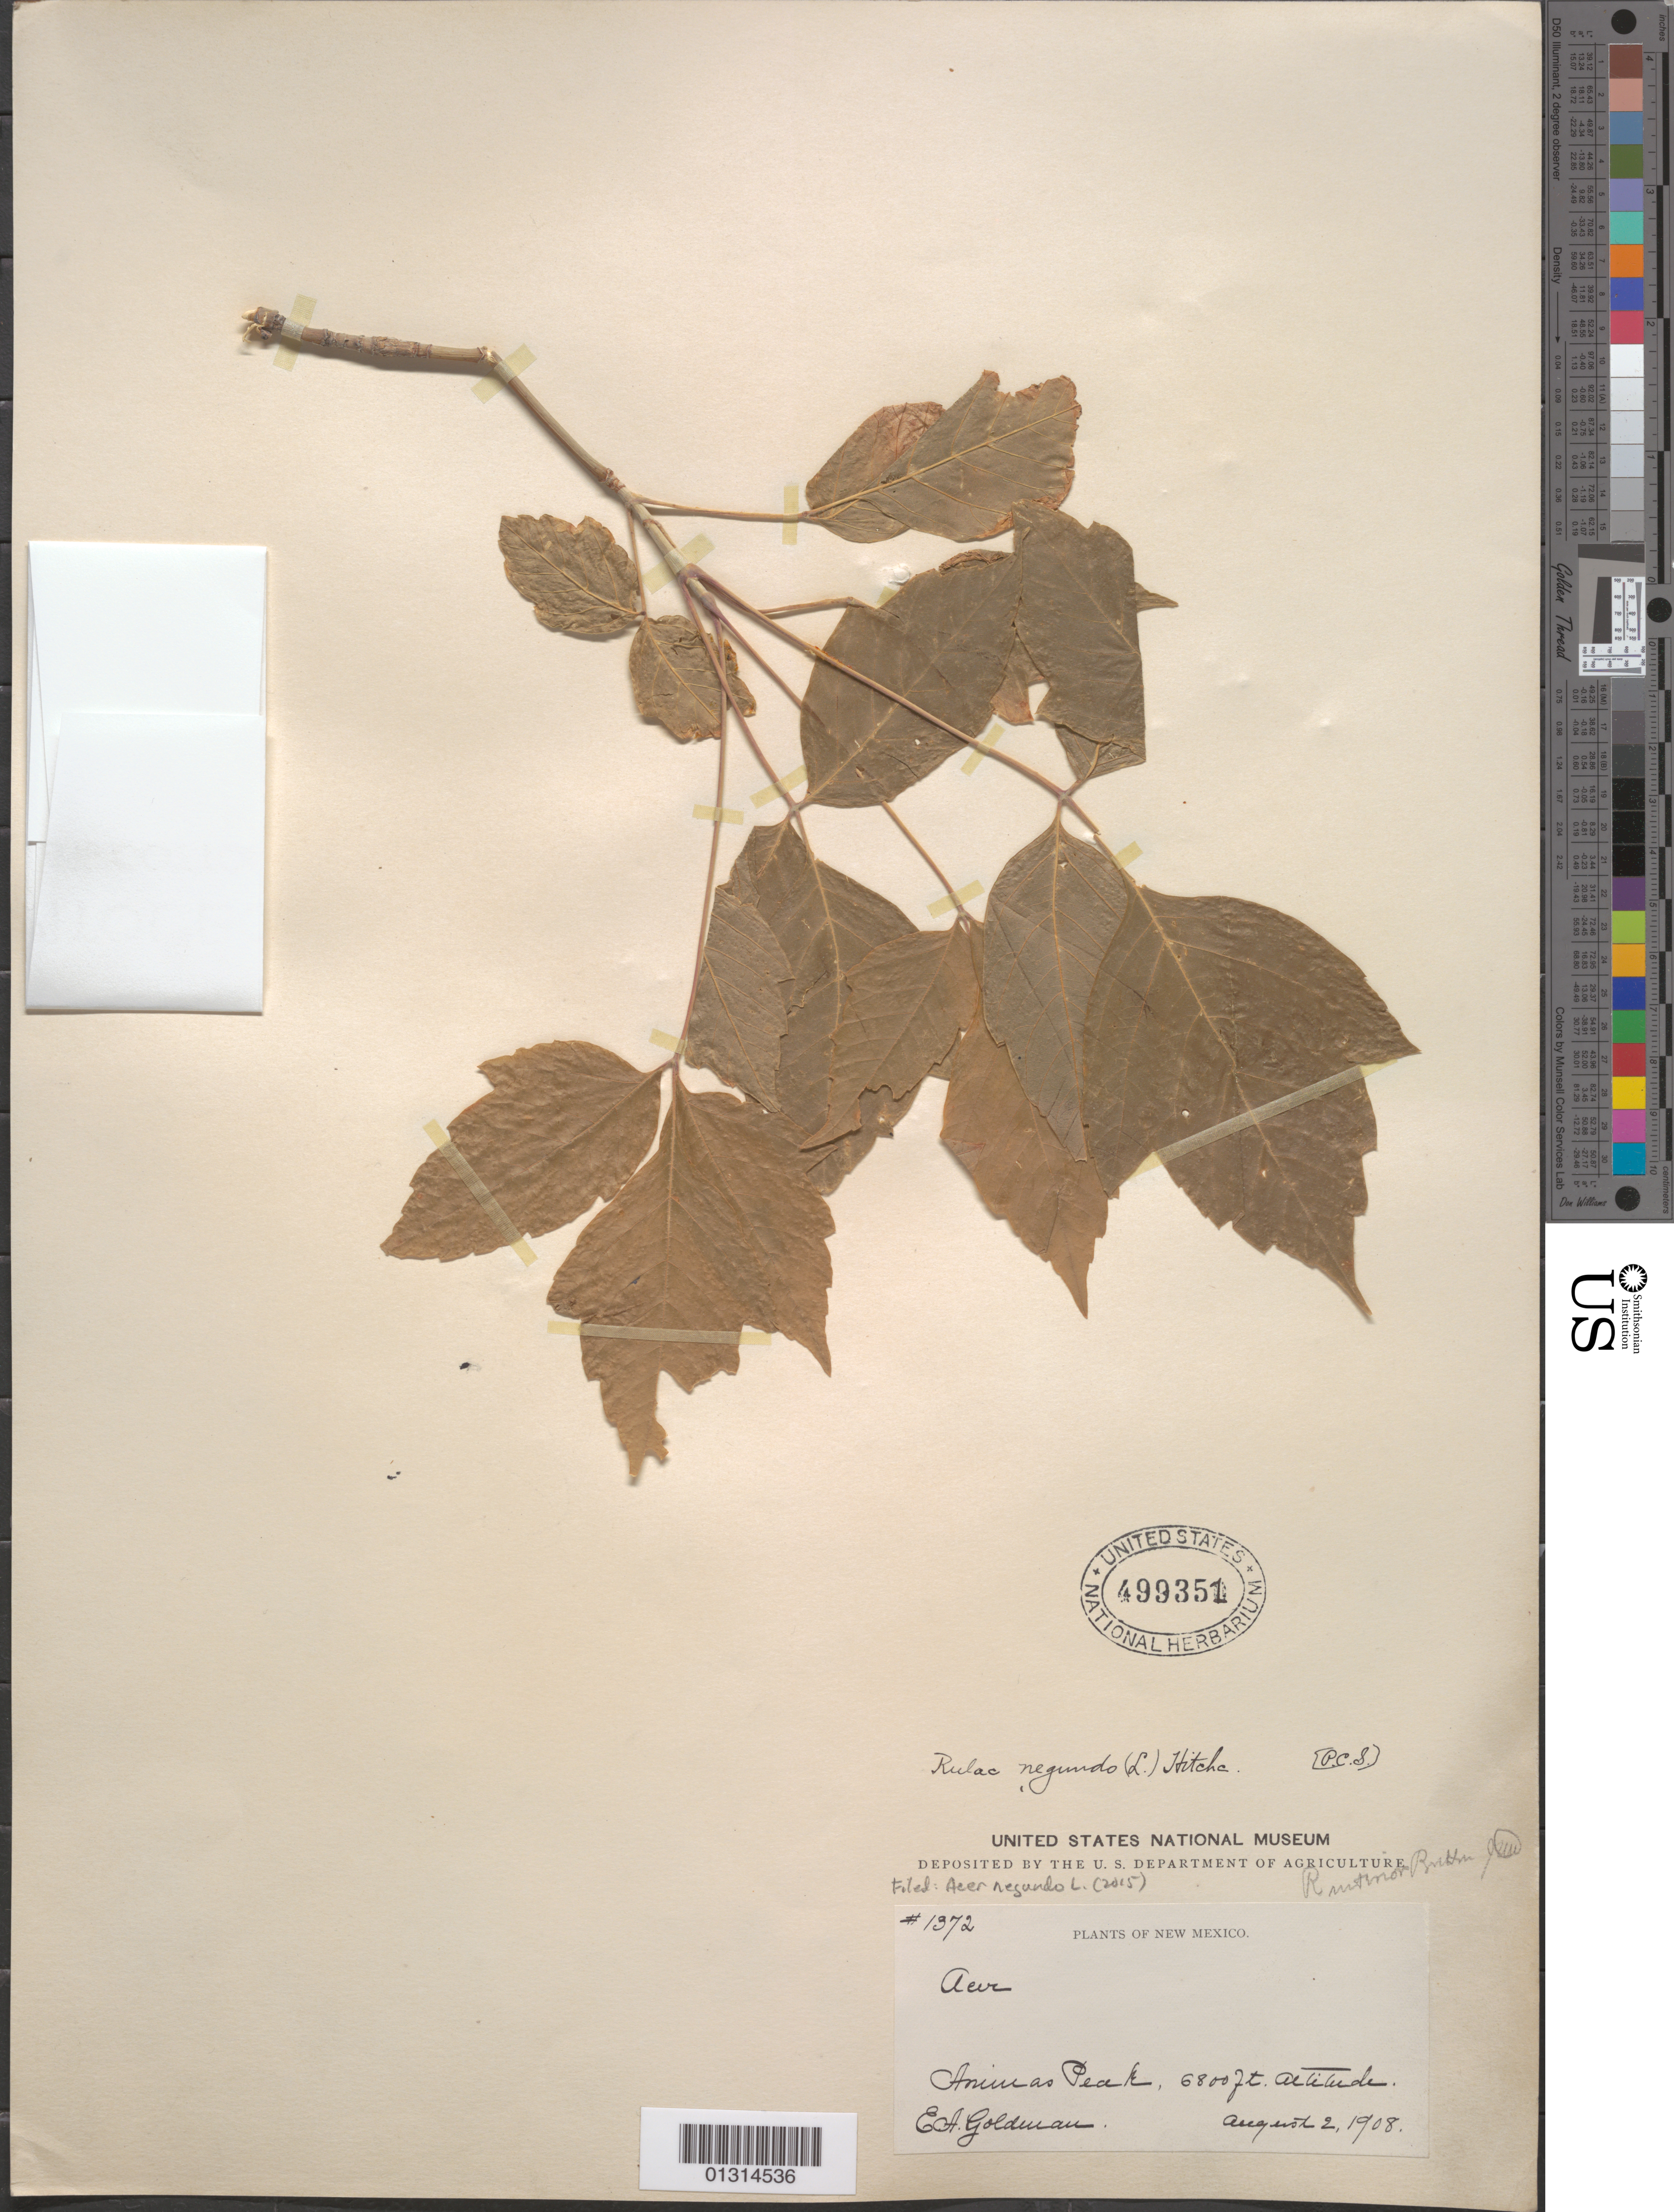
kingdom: Plantae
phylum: Tracheophyta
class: Magnoliopsida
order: Sapindales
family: Sapindaceae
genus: Acer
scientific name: Acer negundo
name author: L.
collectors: E. A. Goldman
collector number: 1372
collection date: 1908-08-02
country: United States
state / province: New Mexico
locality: Animas Peak.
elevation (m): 2073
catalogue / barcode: US 499351